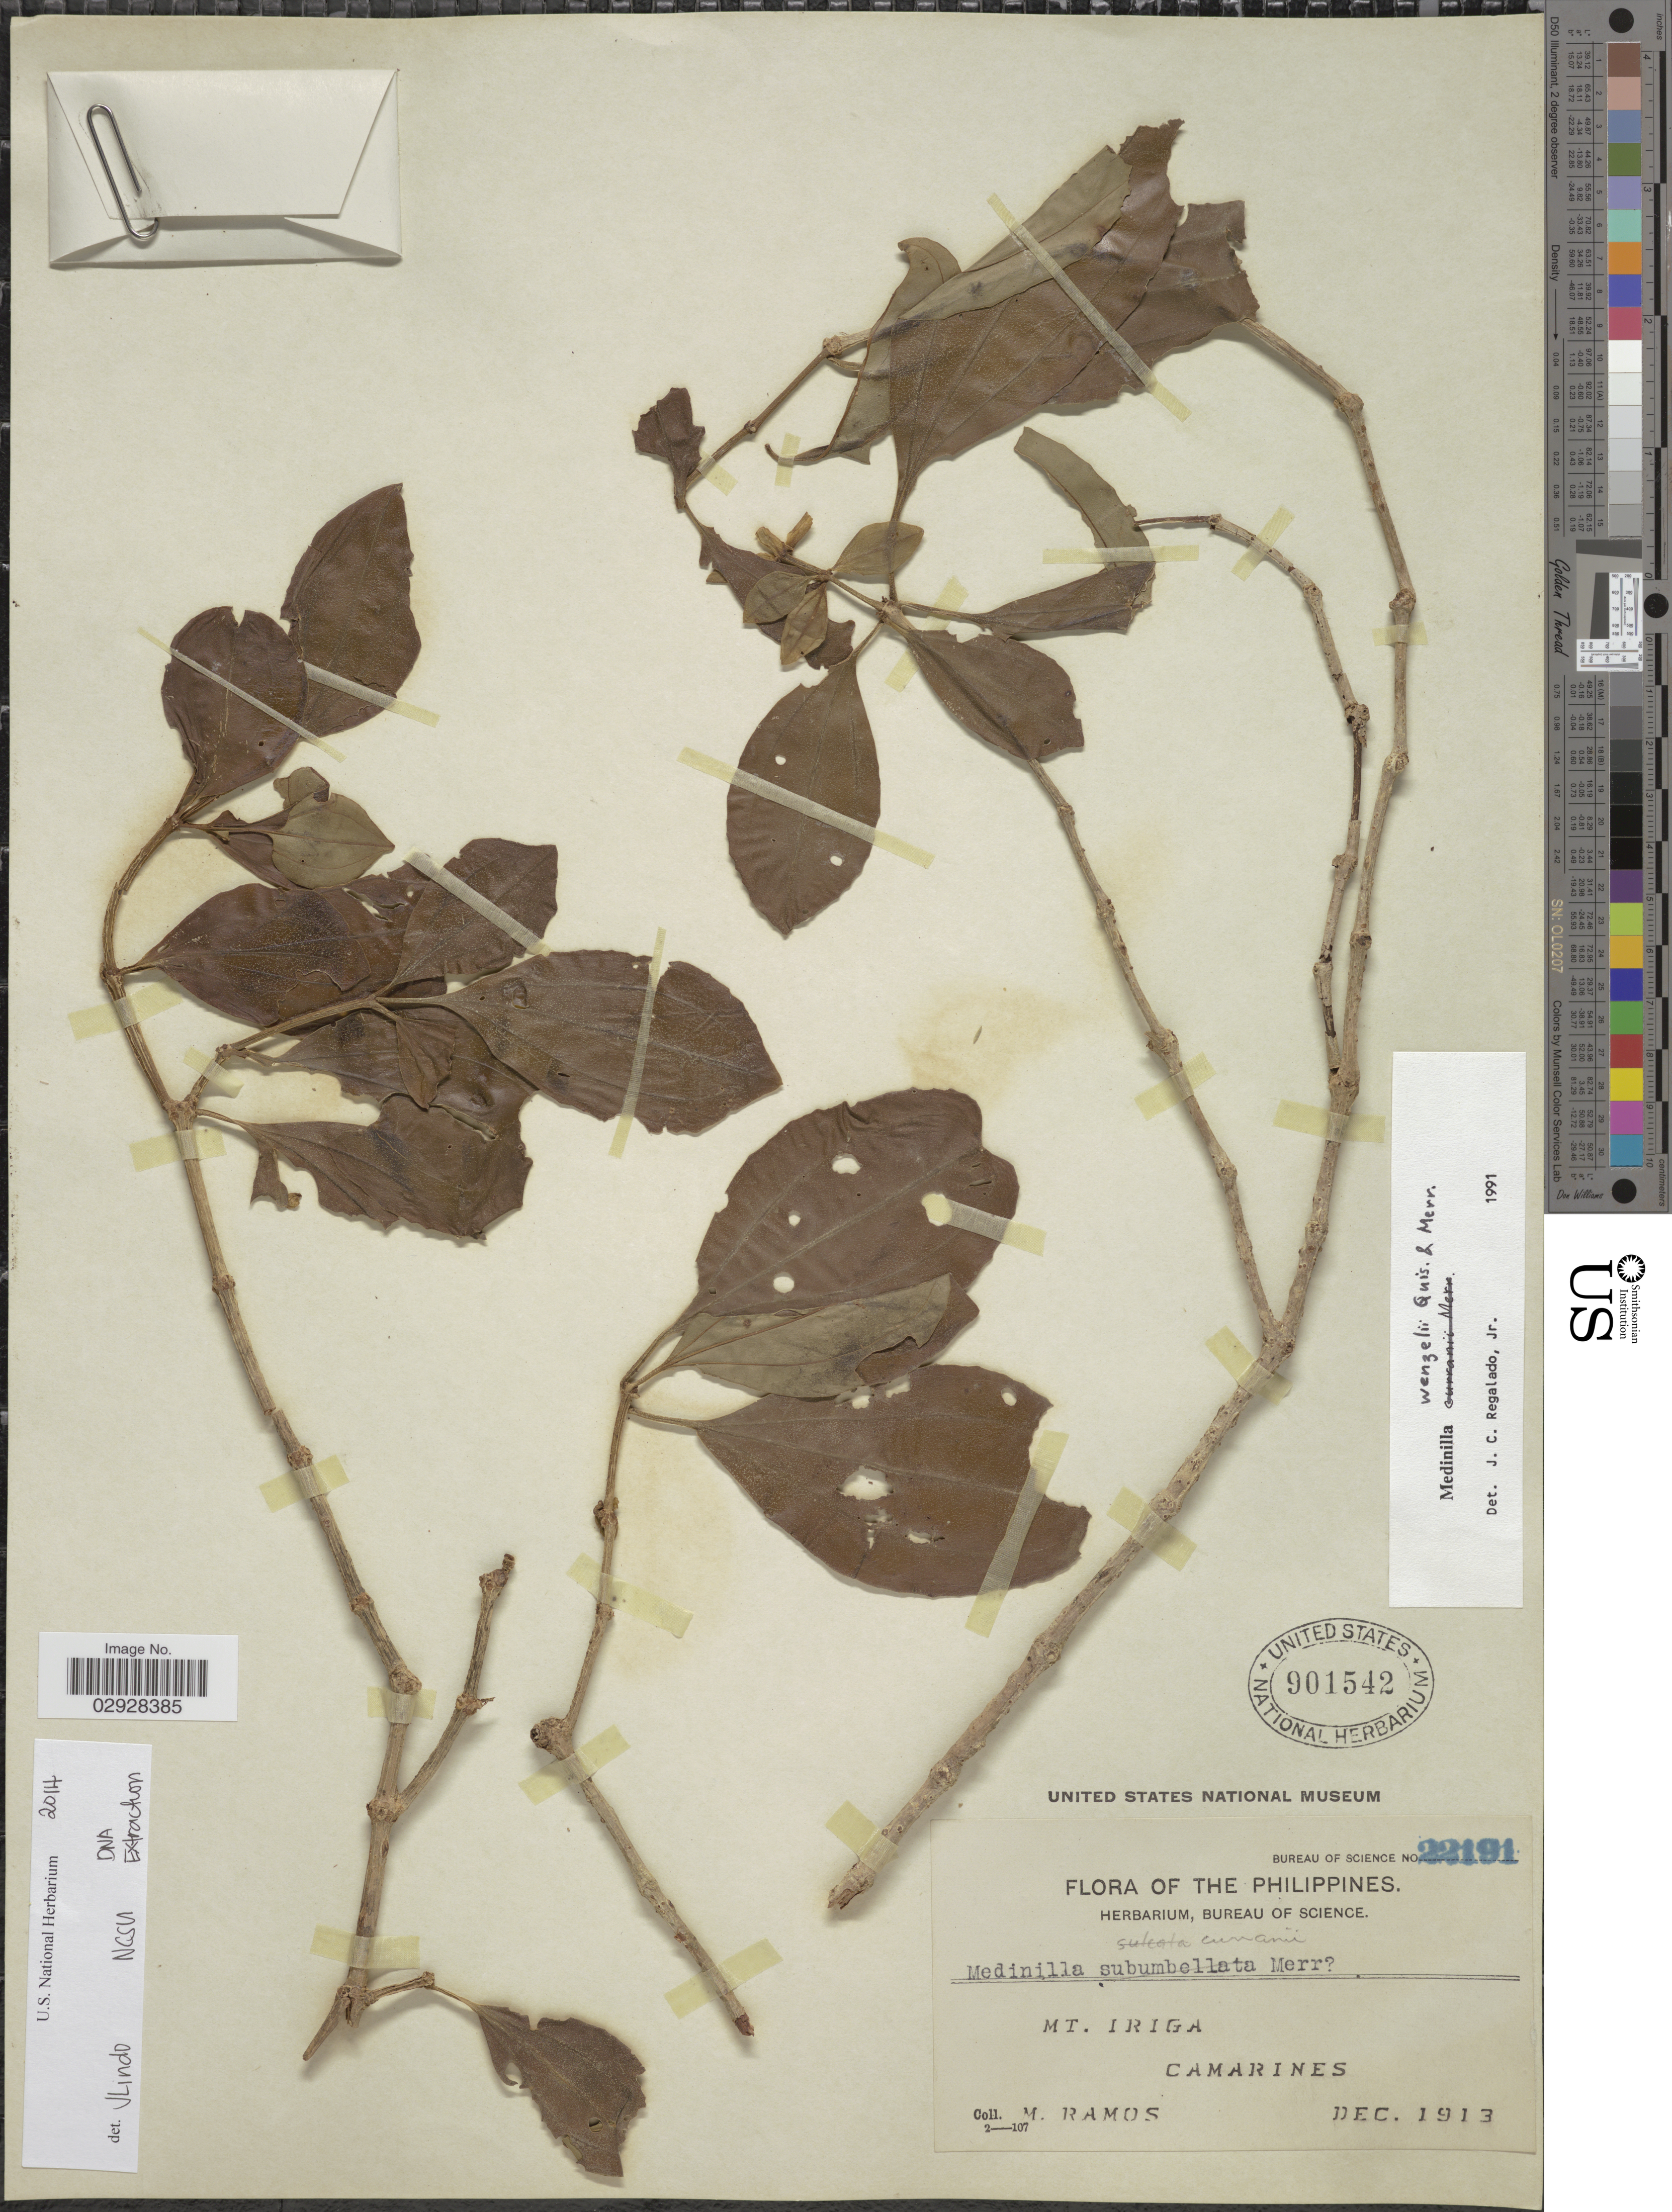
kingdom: Plantae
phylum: Tracheophyta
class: Magnoliopsida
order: Myrtales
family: Melastomataceae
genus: Medinilla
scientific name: Medinilla wenzelii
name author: Quisumb. & Merr.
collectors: M. Ramos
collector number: Bureau of Science 22191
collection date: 1913-12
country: Philippines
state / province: Bicol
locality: Mt. Iriga, Camarines.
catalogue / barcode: US 901542